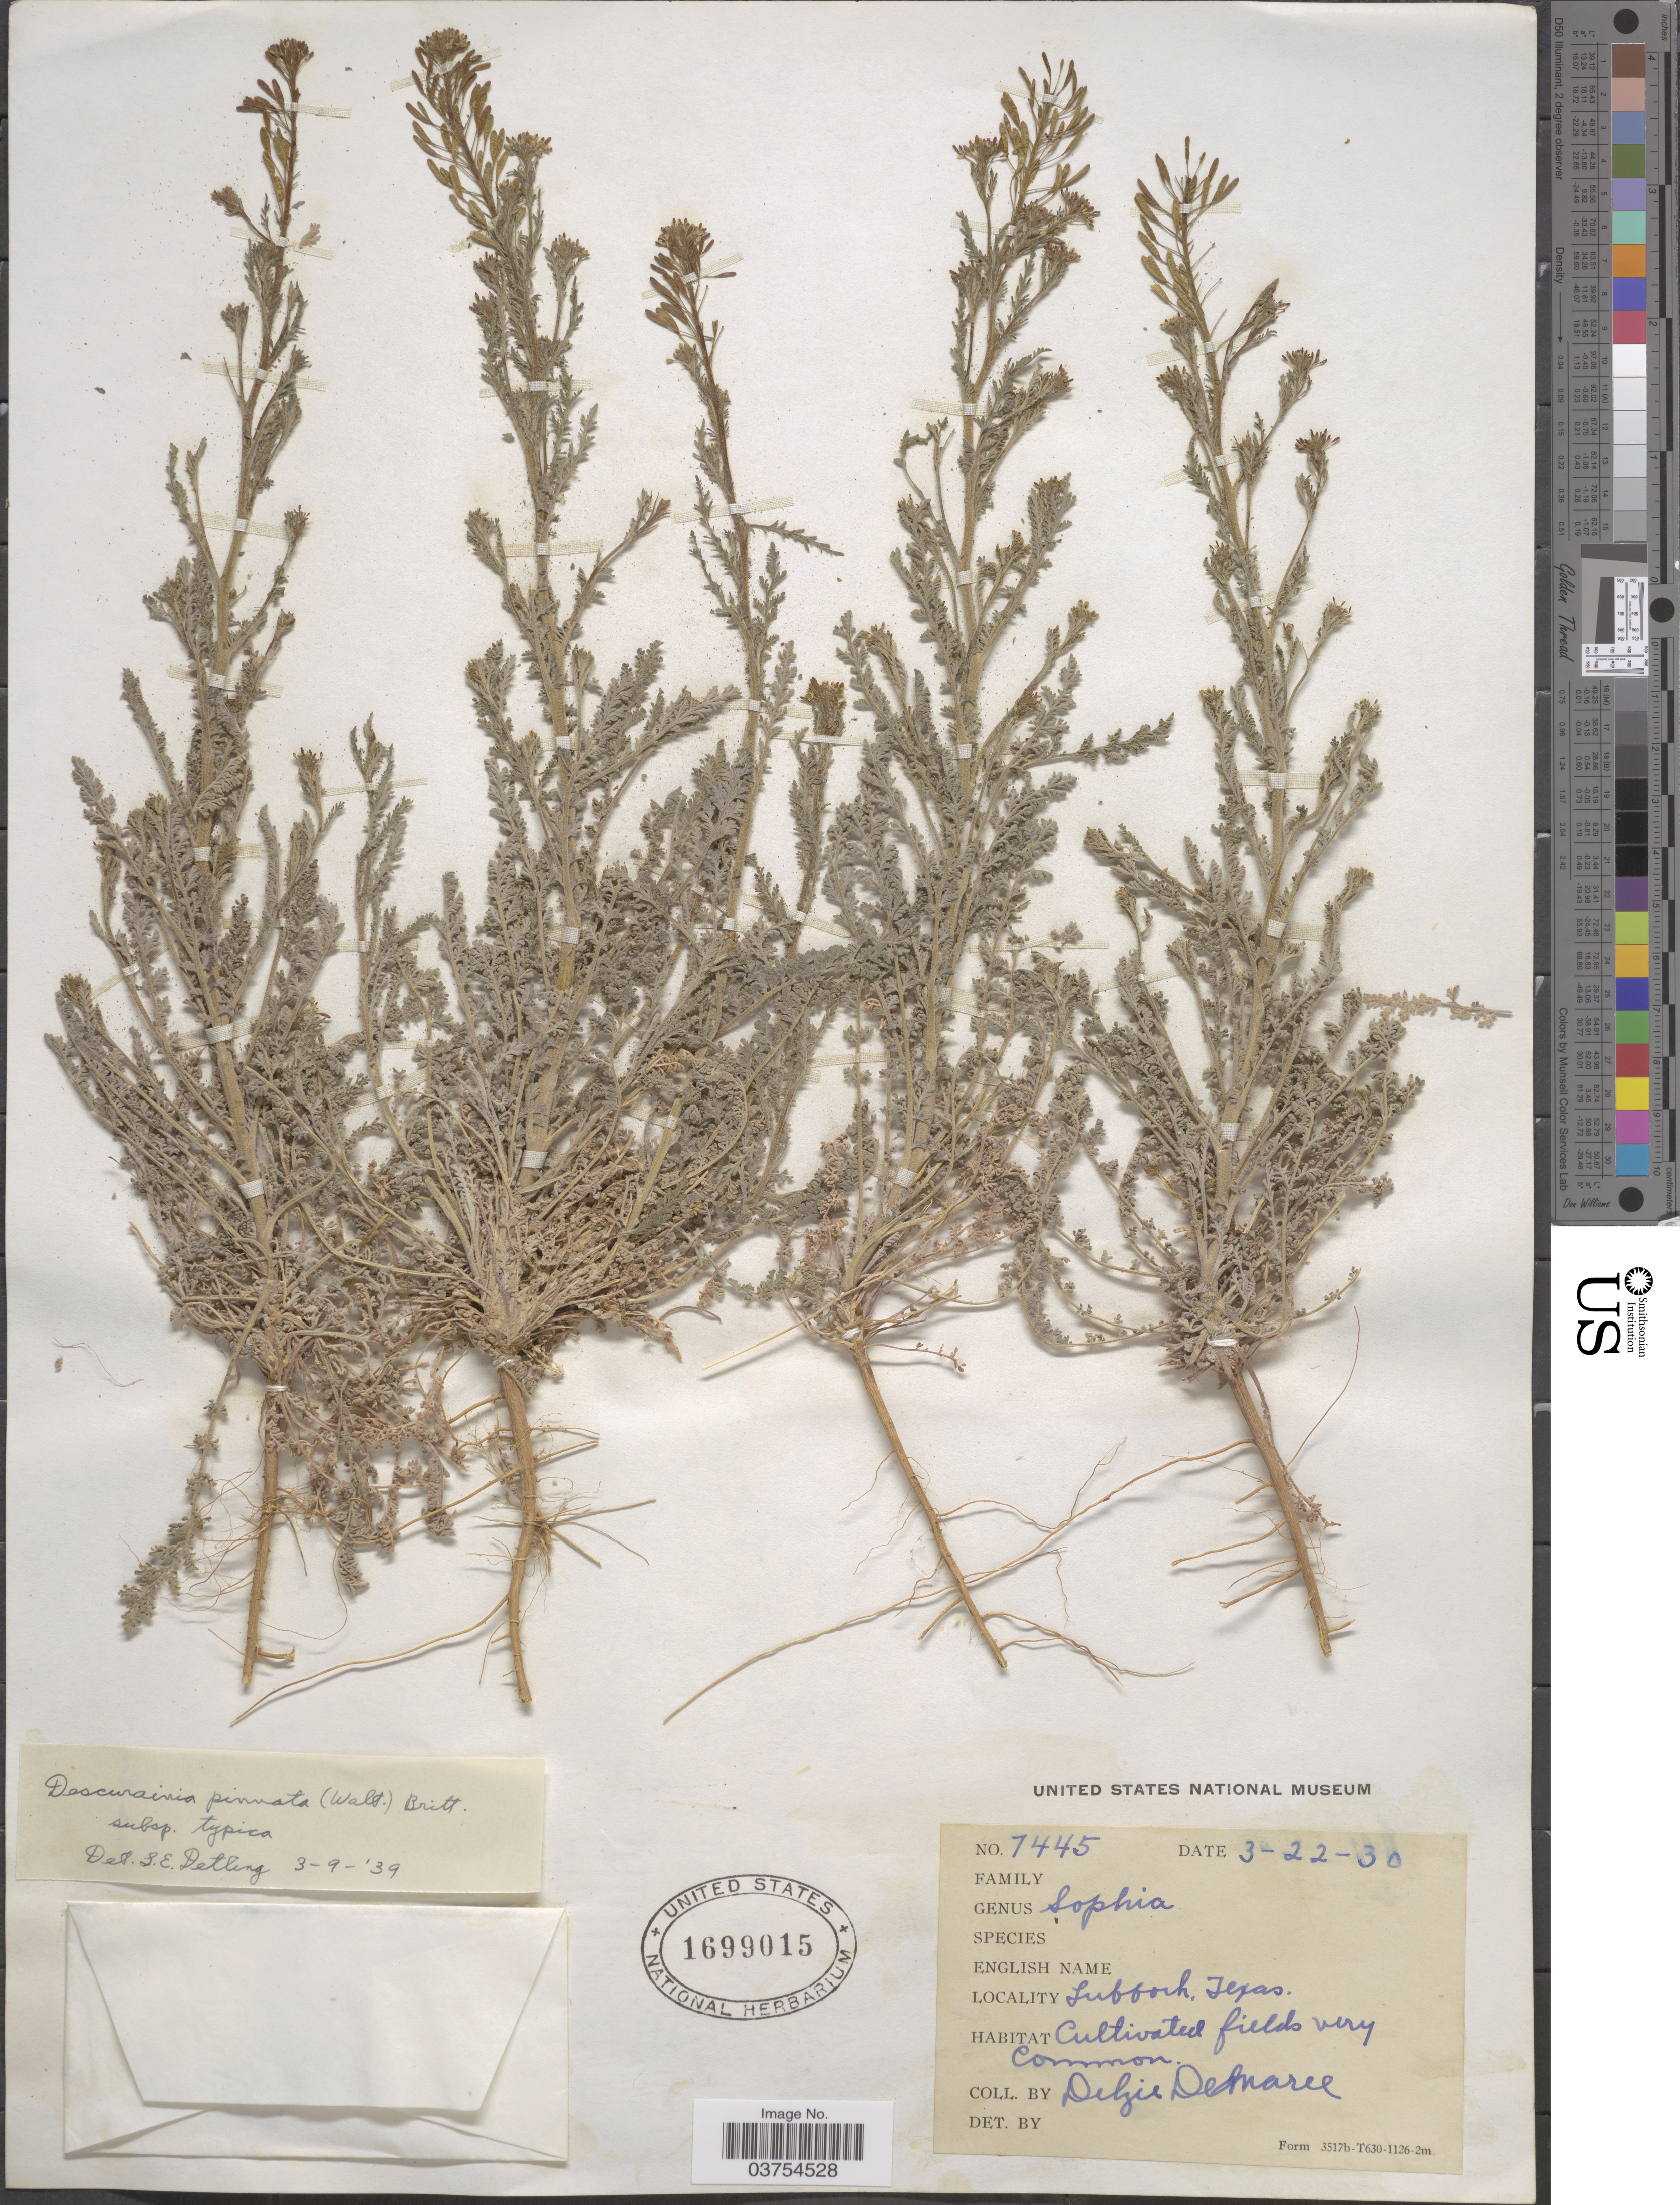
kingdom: Plantae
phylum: Tracheophyta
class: Magnoliopsida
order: Brassicales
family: Brassicaceae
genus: Descurainia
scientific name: Descurainia pinnata subsp. typica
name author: (C.A. Mey.) Detling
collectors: D. Demaree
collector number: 7445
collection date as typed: Transcribed d/m/y: 22/3/30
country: United States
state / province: Texas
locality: Lubbock.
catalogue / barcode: US 1699015